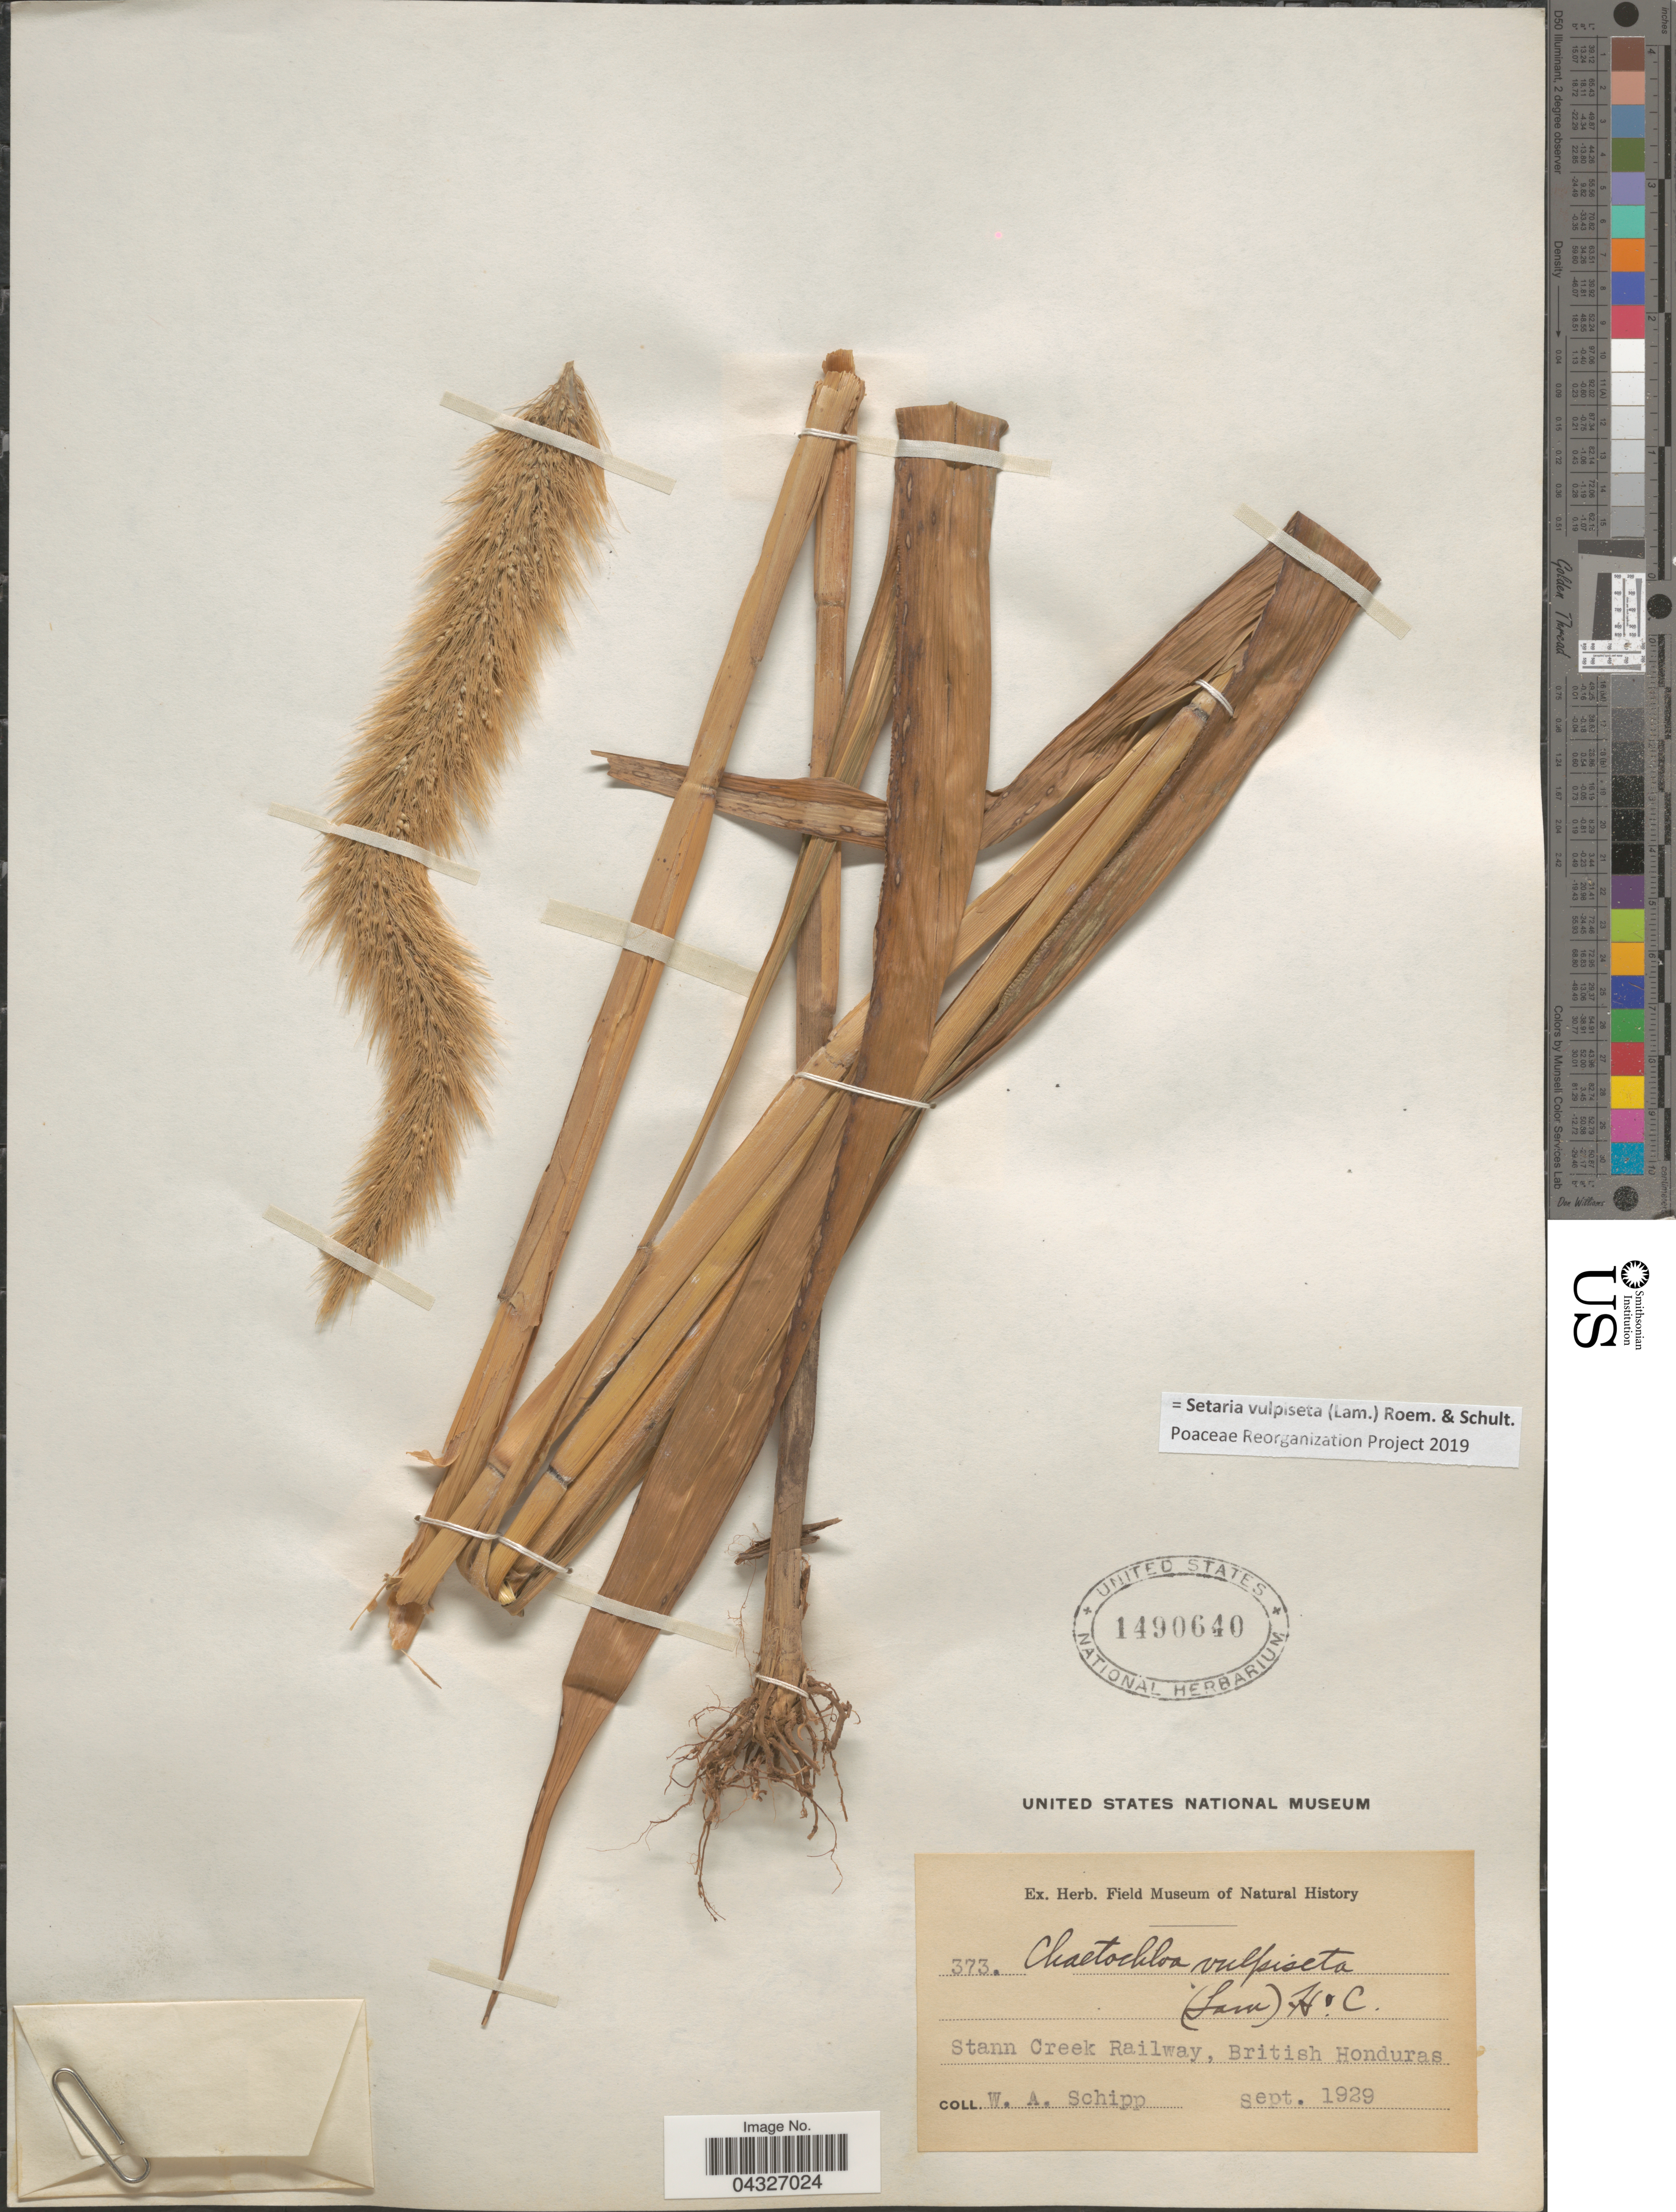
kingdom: Plantae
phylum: Tracheophyta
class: Liliopsida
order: Poales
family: Poaceae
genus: Setaria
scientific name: Setaria vulpiseta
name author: (Lam.) Roem. & Schult.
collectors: W. Schipp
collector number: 373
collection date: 1929-09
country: Belize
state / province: Stann Creek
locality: Stann Creek Railway, British Honduras.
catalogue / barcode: US 1490640